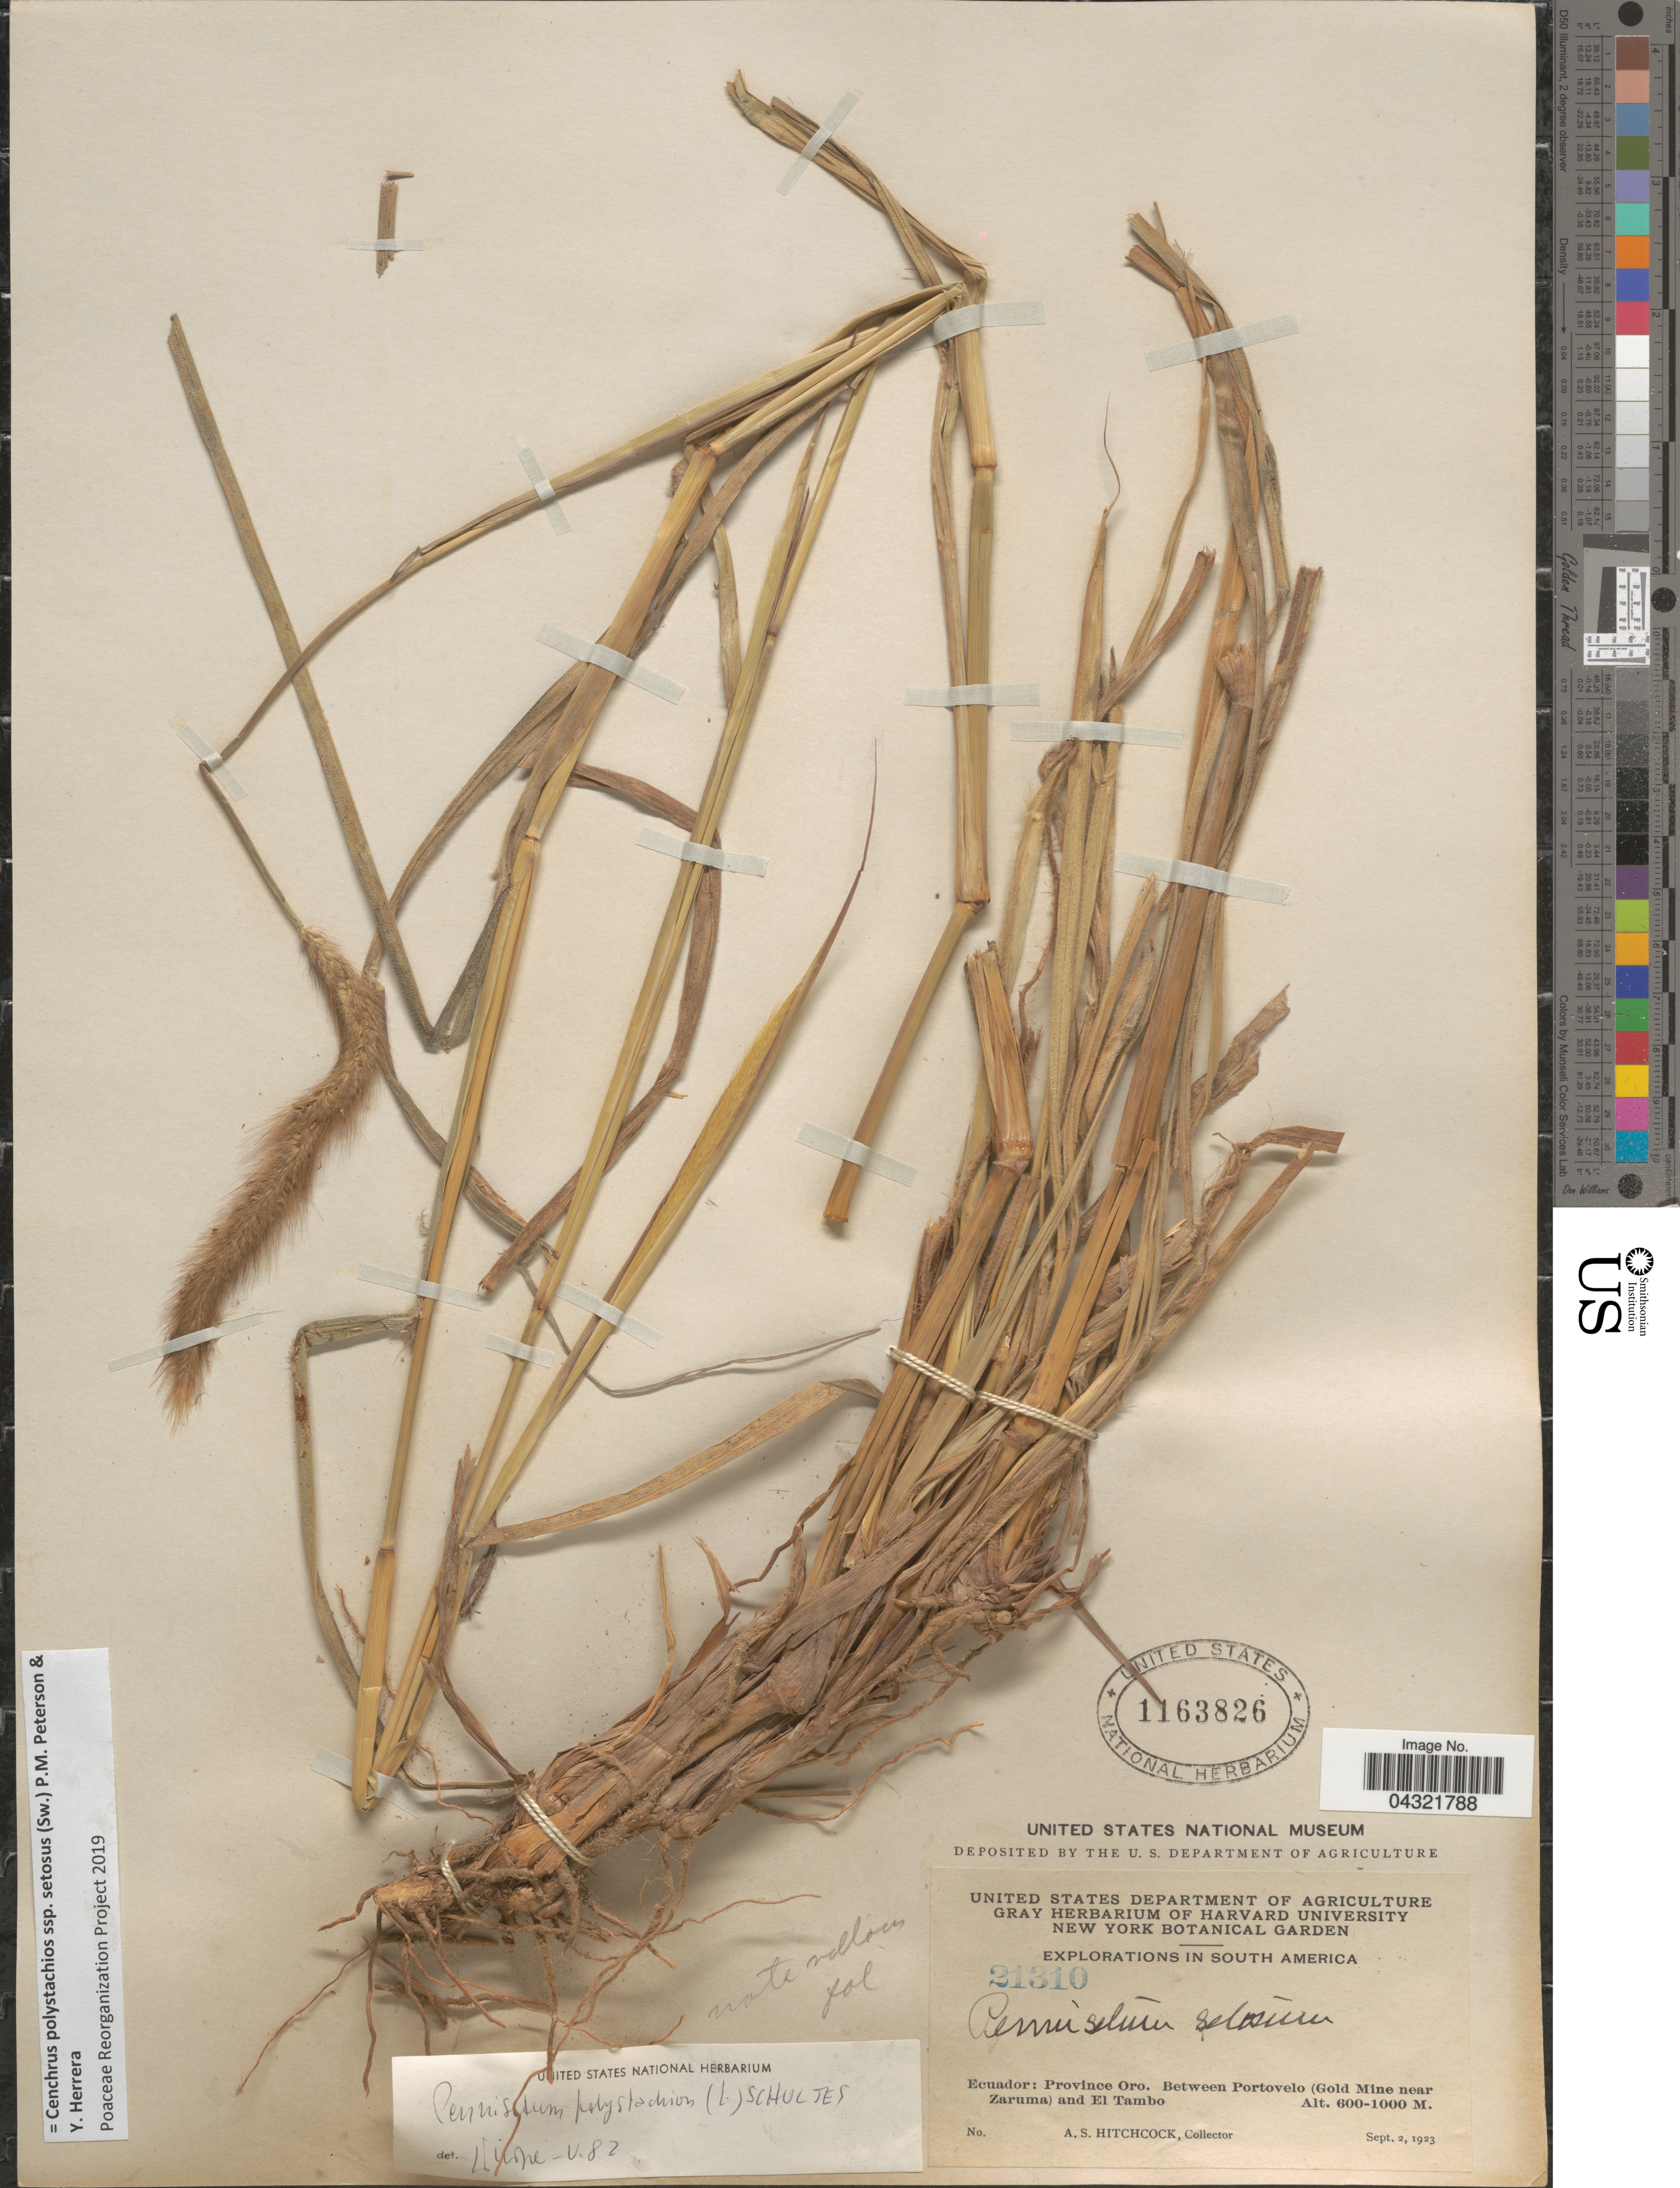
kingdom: Plantae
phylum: Tracheophyta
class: Liliopsida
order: Poales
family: Poaceae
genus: Cenchrus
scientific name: Cenchrus polystachios subsp. setosus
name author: (Sw.) P.M. Peterson & Y. Herrera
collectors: A. S. Hitchcock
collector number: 21310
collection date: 1923-09-02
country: Ecuador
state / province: El Oro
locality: Explorations in South America. Between Portovelo (Gold Mine near Zaruma) and El Tambo.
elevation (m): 600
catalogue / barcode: US 1163826